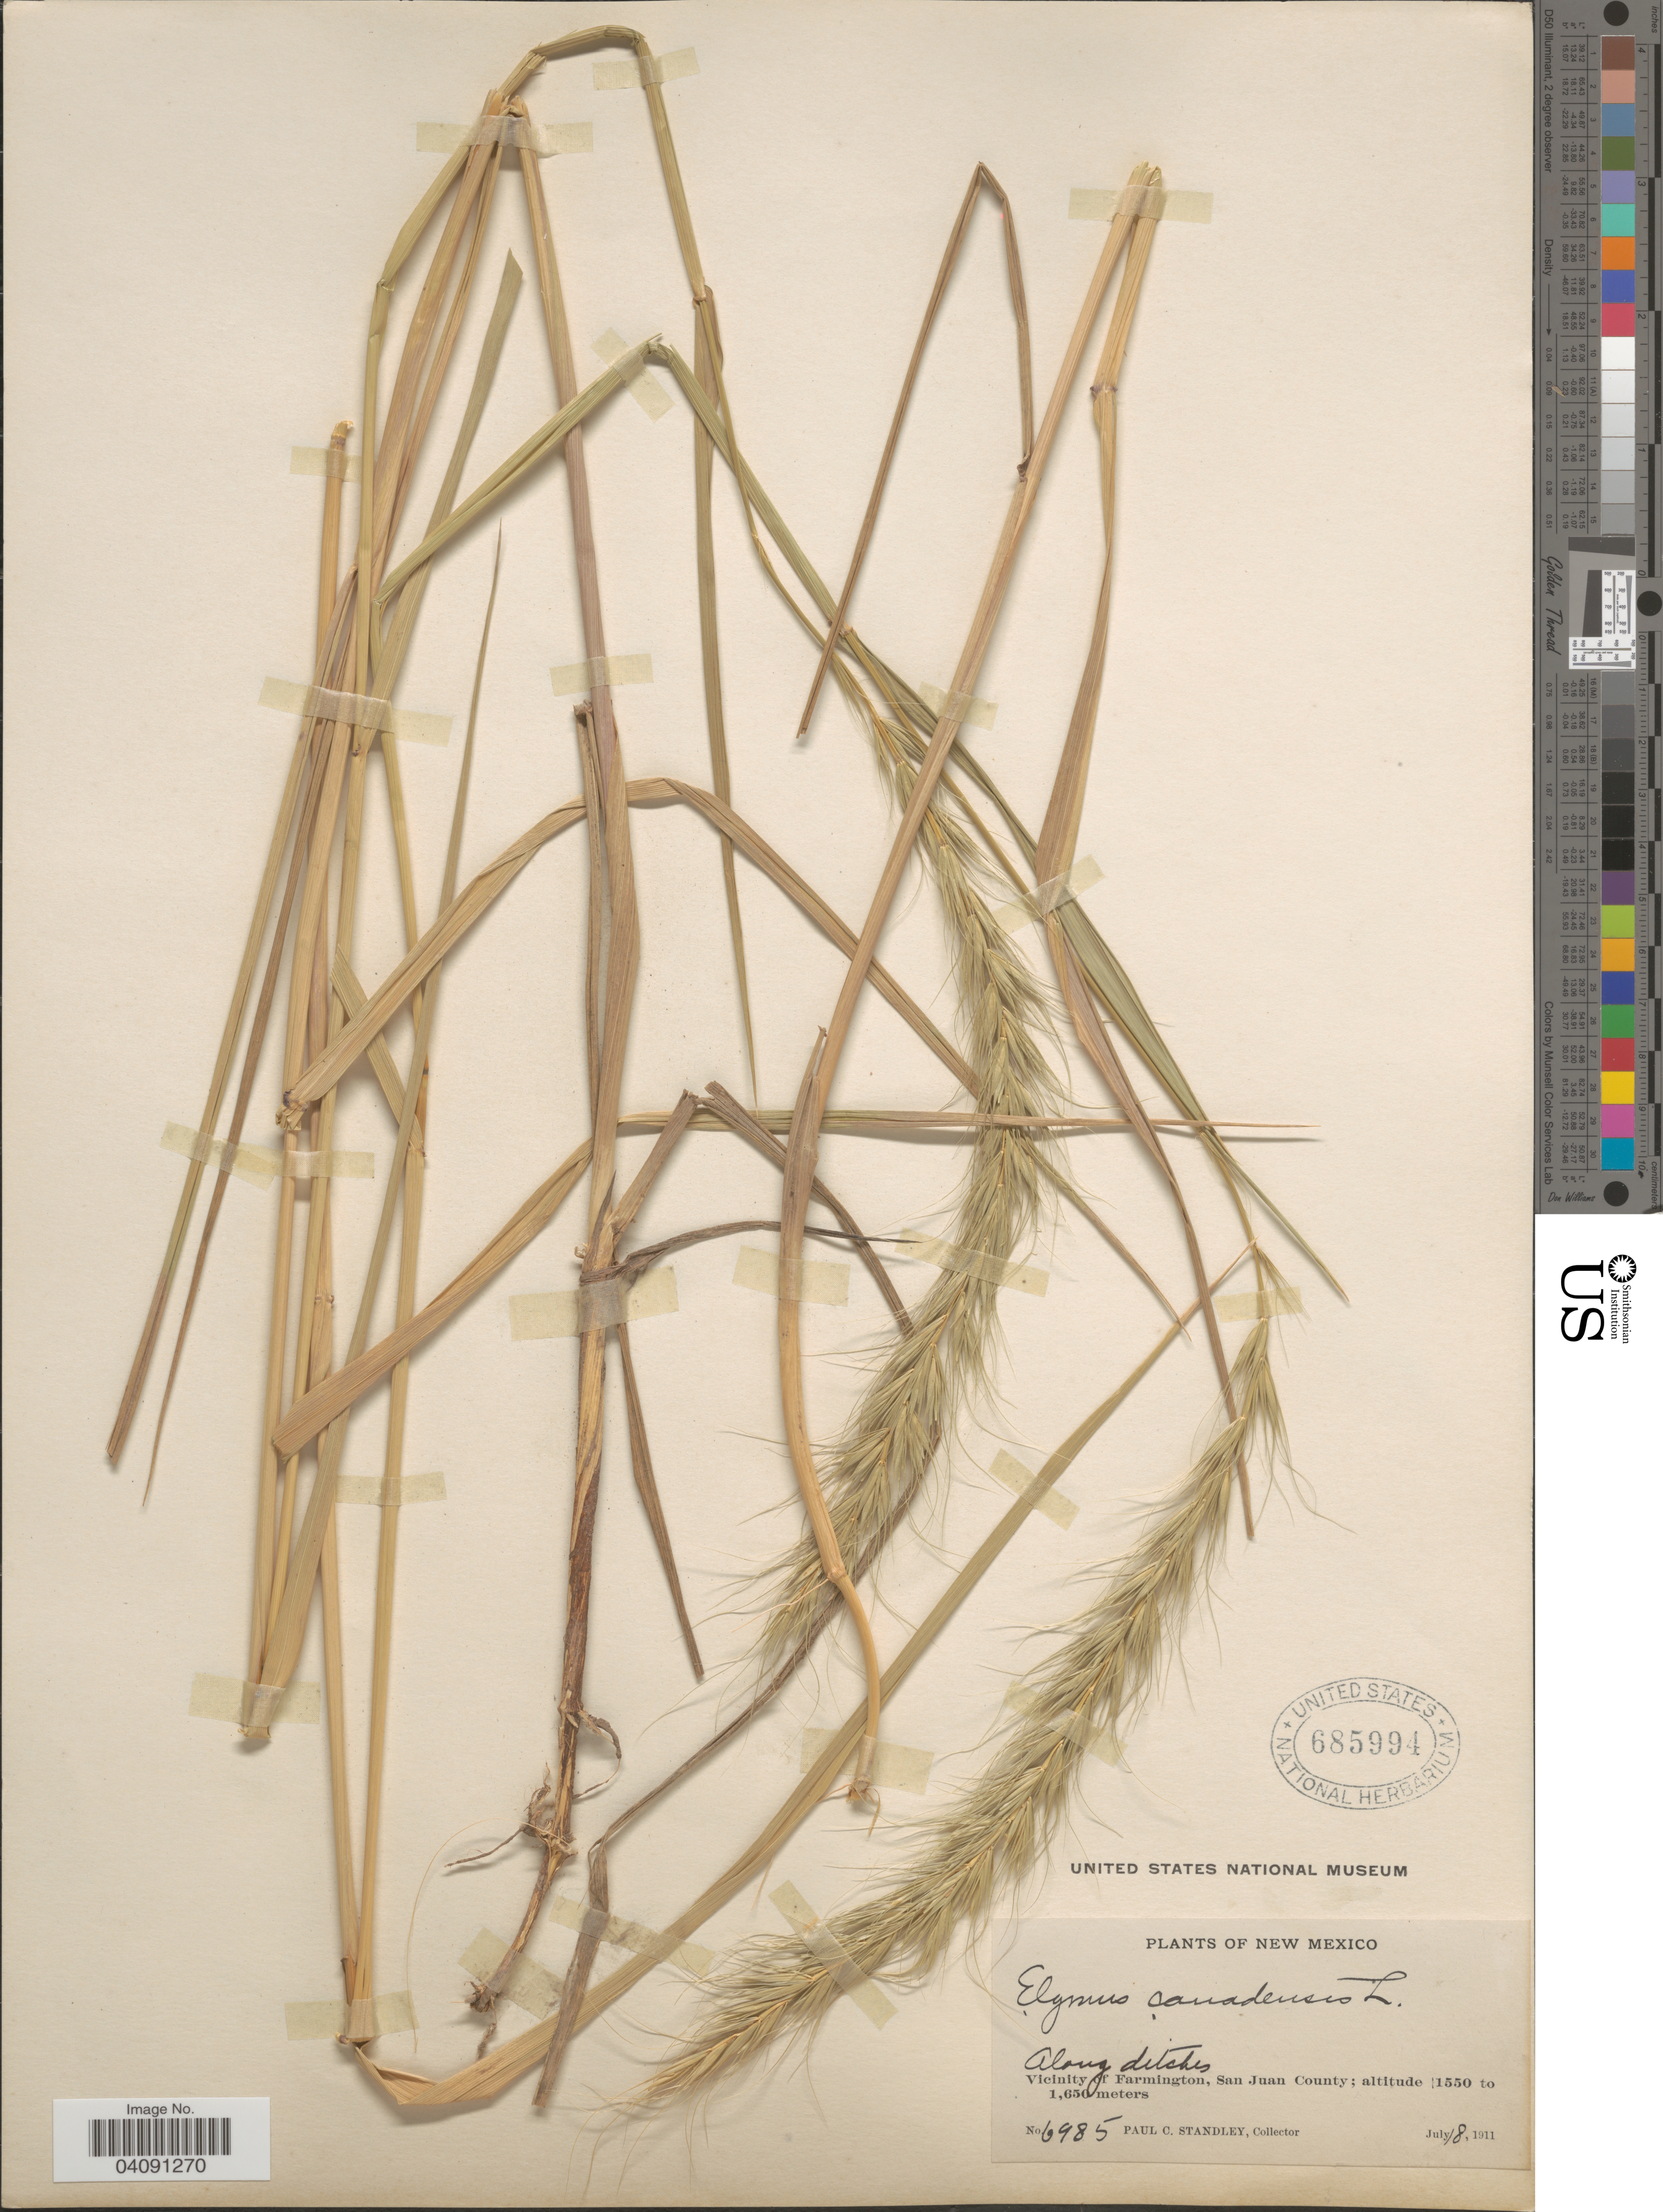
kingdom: Plantae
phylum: Tracheophyta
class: Liliopsida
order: Poales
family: Poaceae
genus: Elymus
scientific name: Elymus canadensis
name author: L.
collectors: P. C. Standley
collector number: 6985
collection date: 1911-07-18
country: United States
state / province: New Mexico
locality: Vicinity of Farmington, San Juan County.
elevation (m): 1550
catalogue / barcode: US 685994